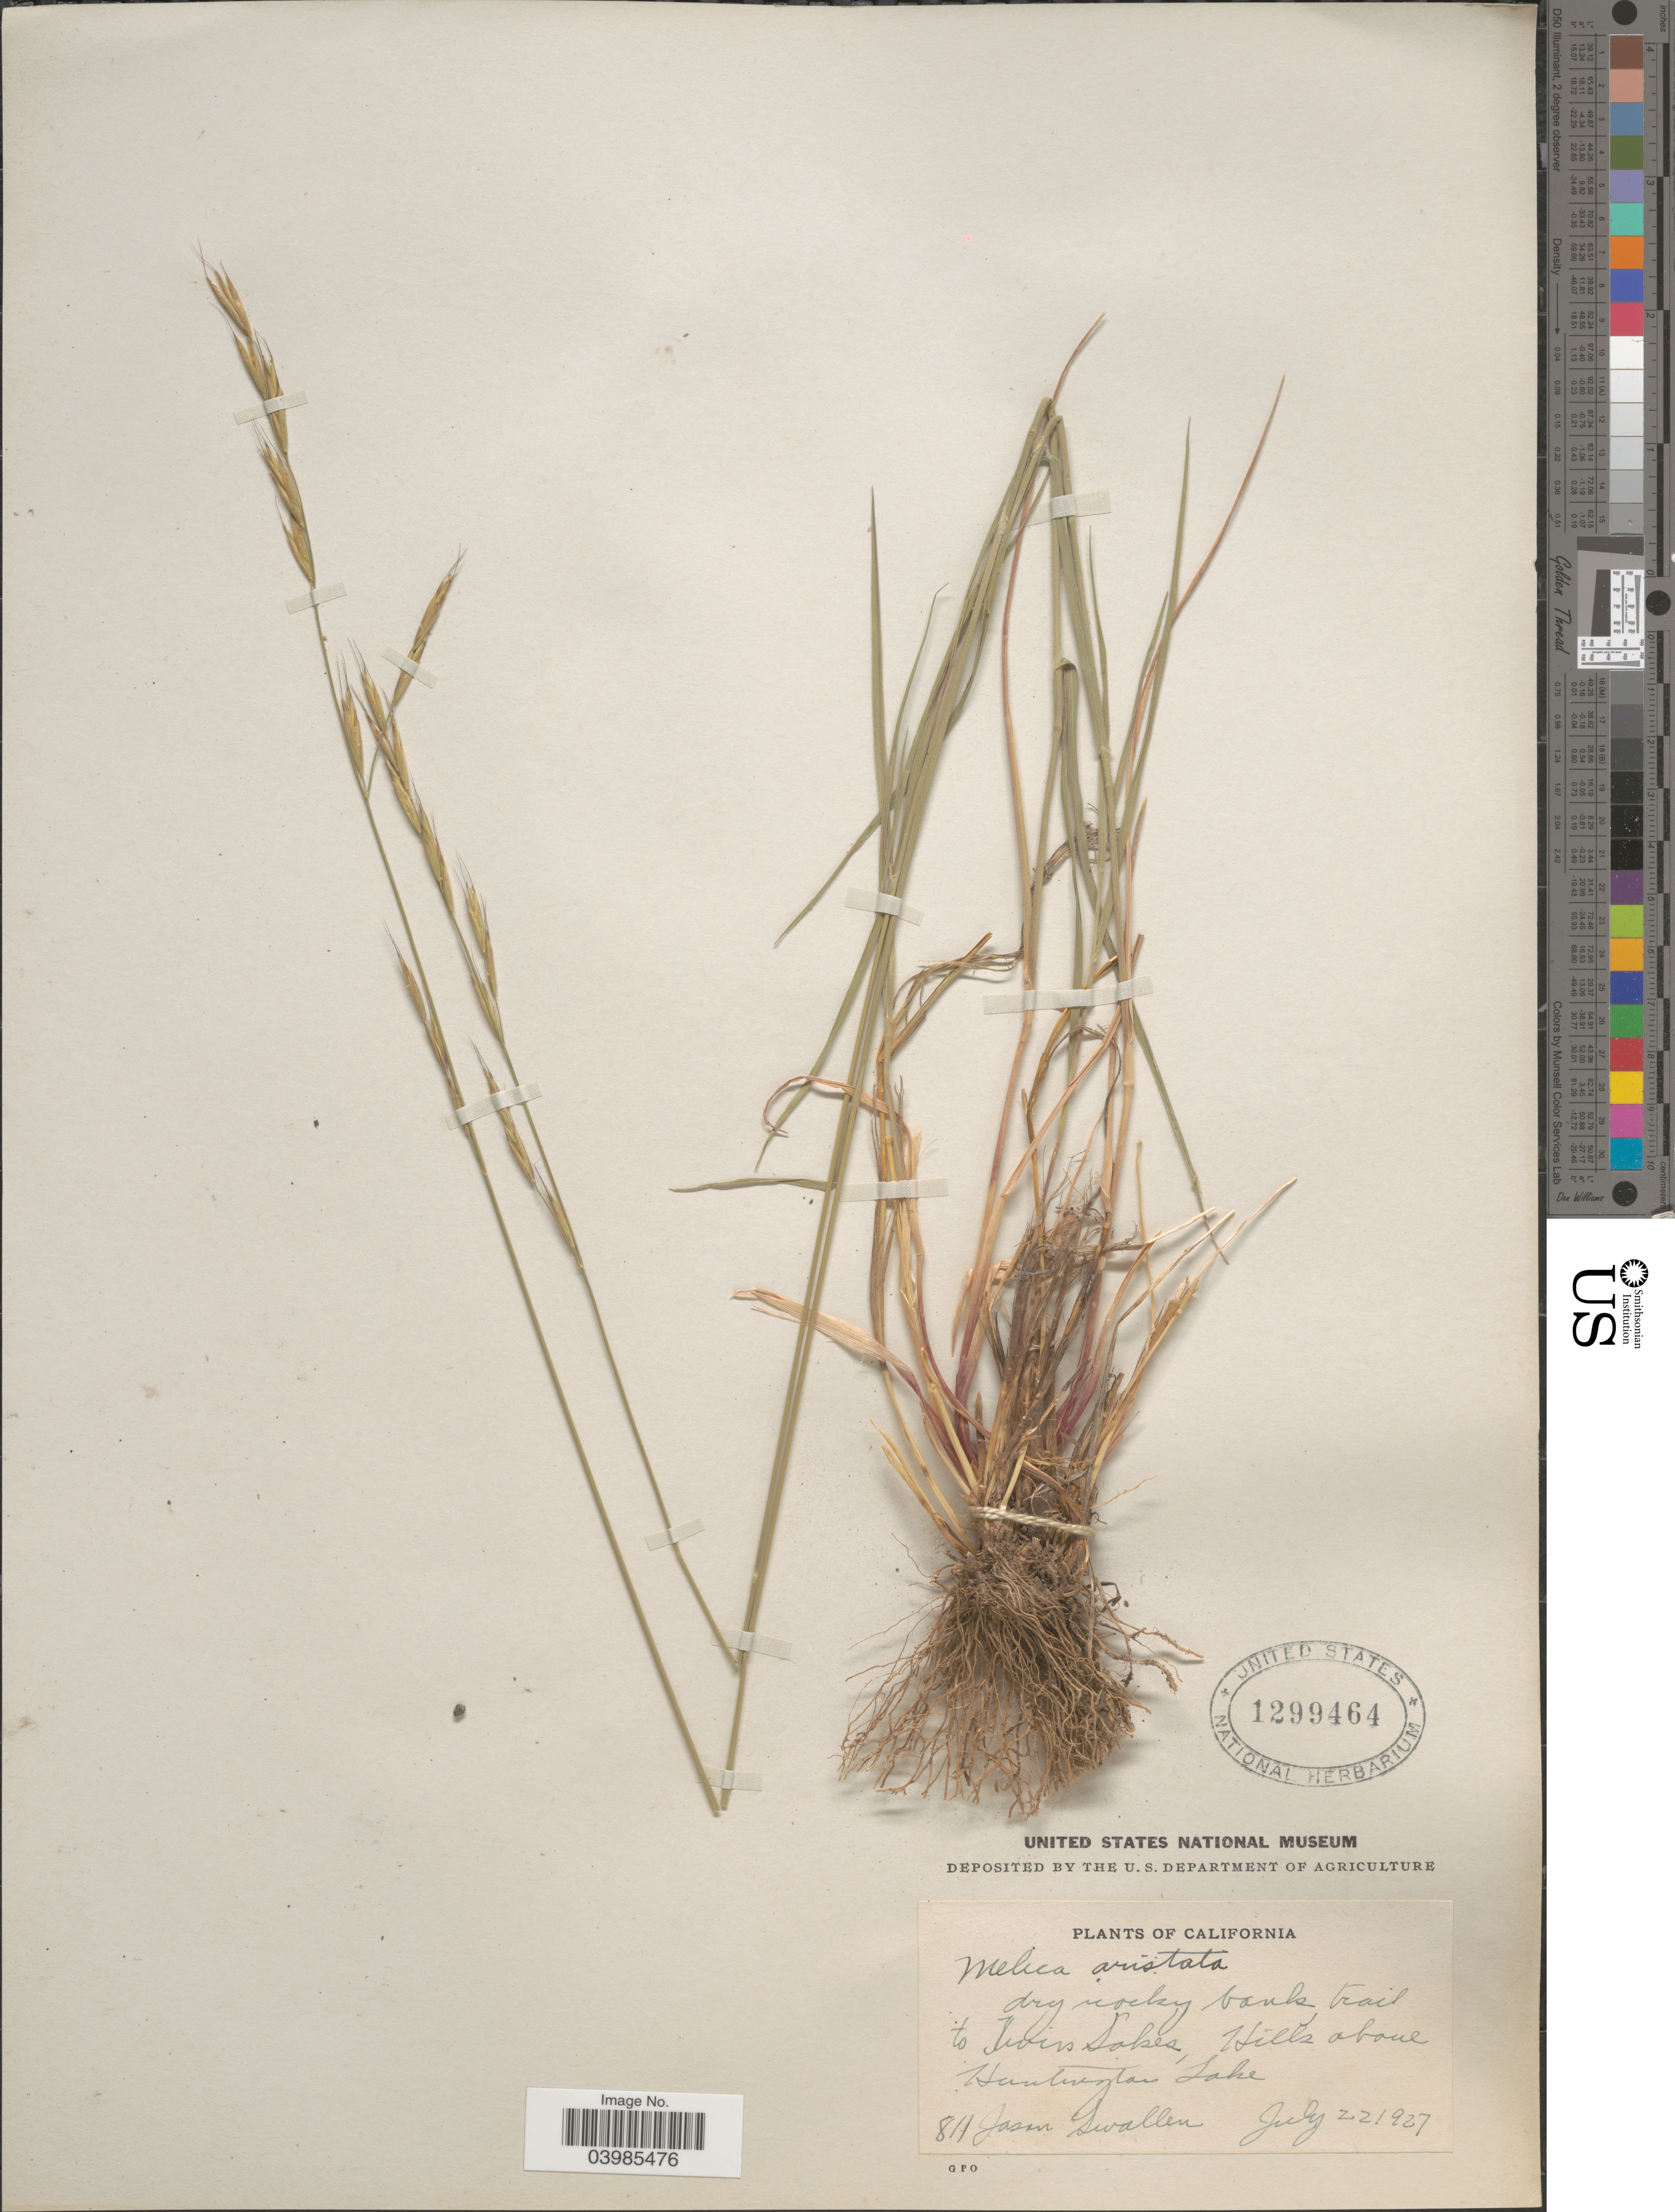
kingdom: Plantae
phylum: Tracheophyta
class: Liliopsida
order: Poales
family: Poaceae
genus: Melica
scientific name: Melica aristata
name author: Thurb. ex Bol.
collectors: J. R. Swallen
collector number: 811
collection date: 1927-07-22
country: United States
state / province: California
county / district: Fresno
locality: Dry rocky banks, trail to Twins Lakes, Hills above Huntington Lake.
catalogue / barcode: US 1299464